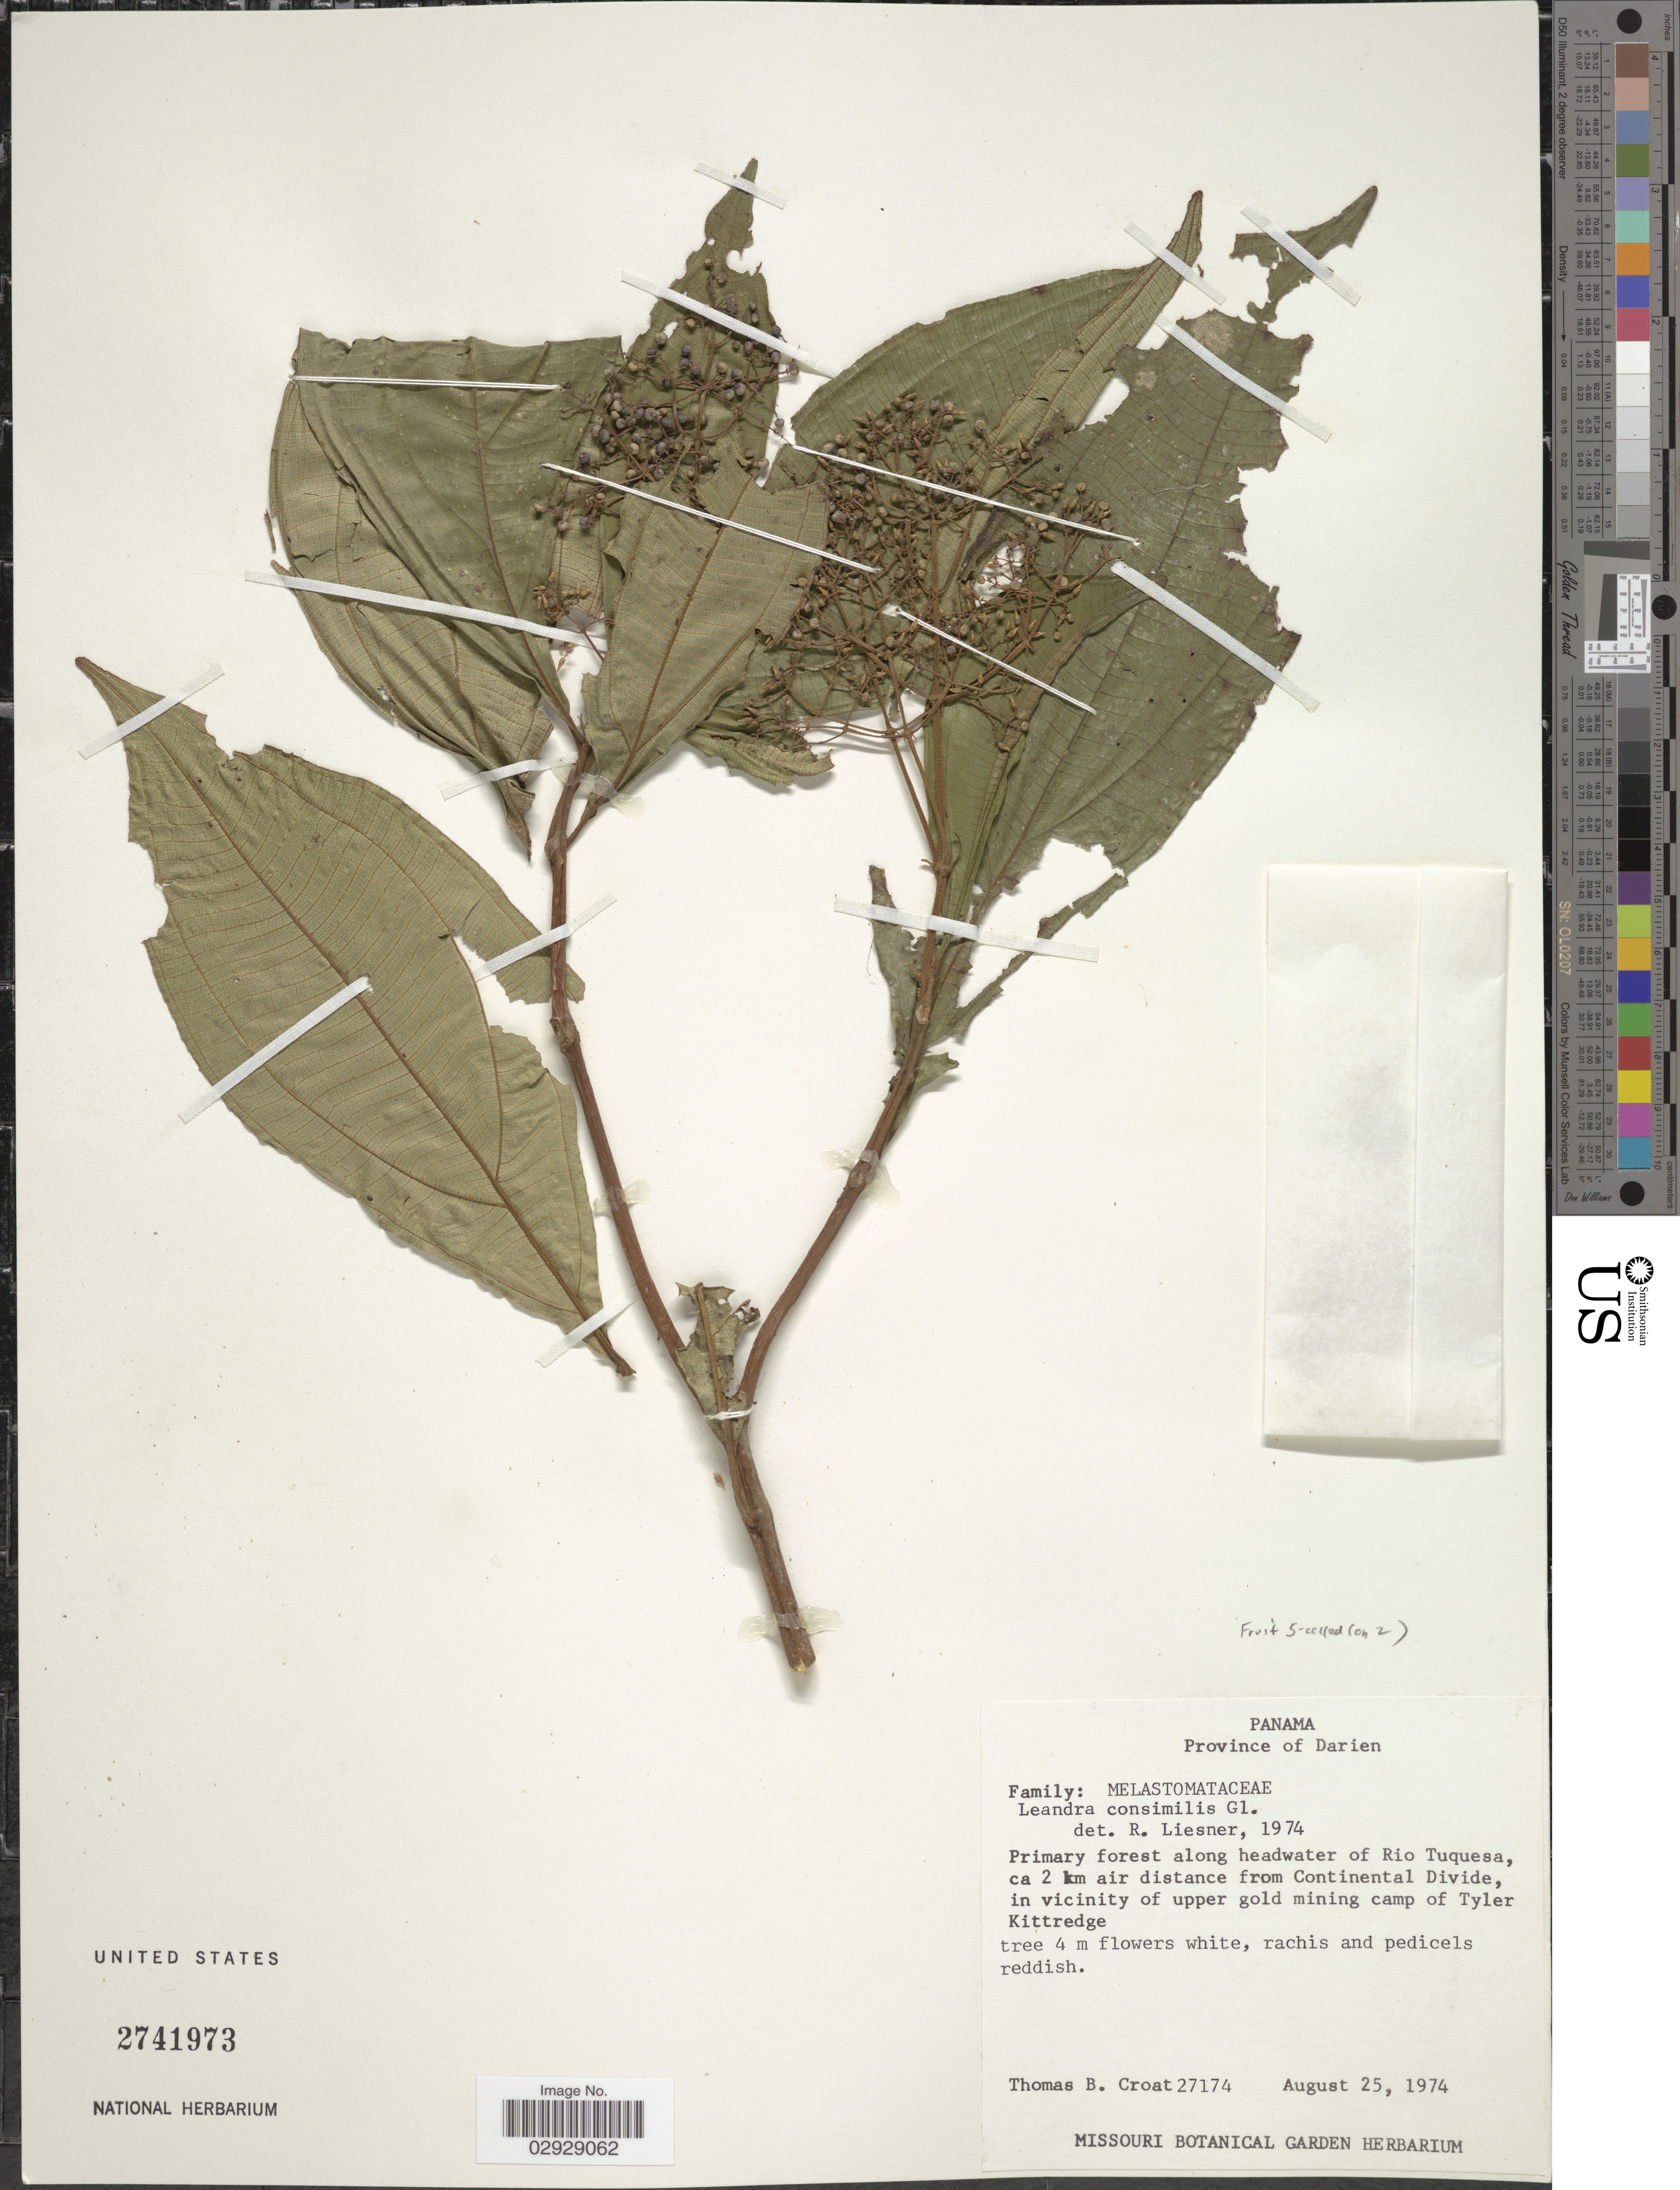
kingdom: Plantae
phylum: Tracheophyta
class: Magnoliopsida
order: Myrtales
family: Melastomataceae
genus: Leandra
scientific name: Leandra consimilis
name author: Gleason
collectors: T. B. Croat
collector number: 27174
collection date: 1974-08-25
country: Panama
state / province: Darién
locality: Primary forest along headwater of Rio Tuquesa, ca 2 km air distance from Continental Divide, in vicinity of upper gold mining camp of Tyler Kittredge.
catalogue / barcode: US 2741973